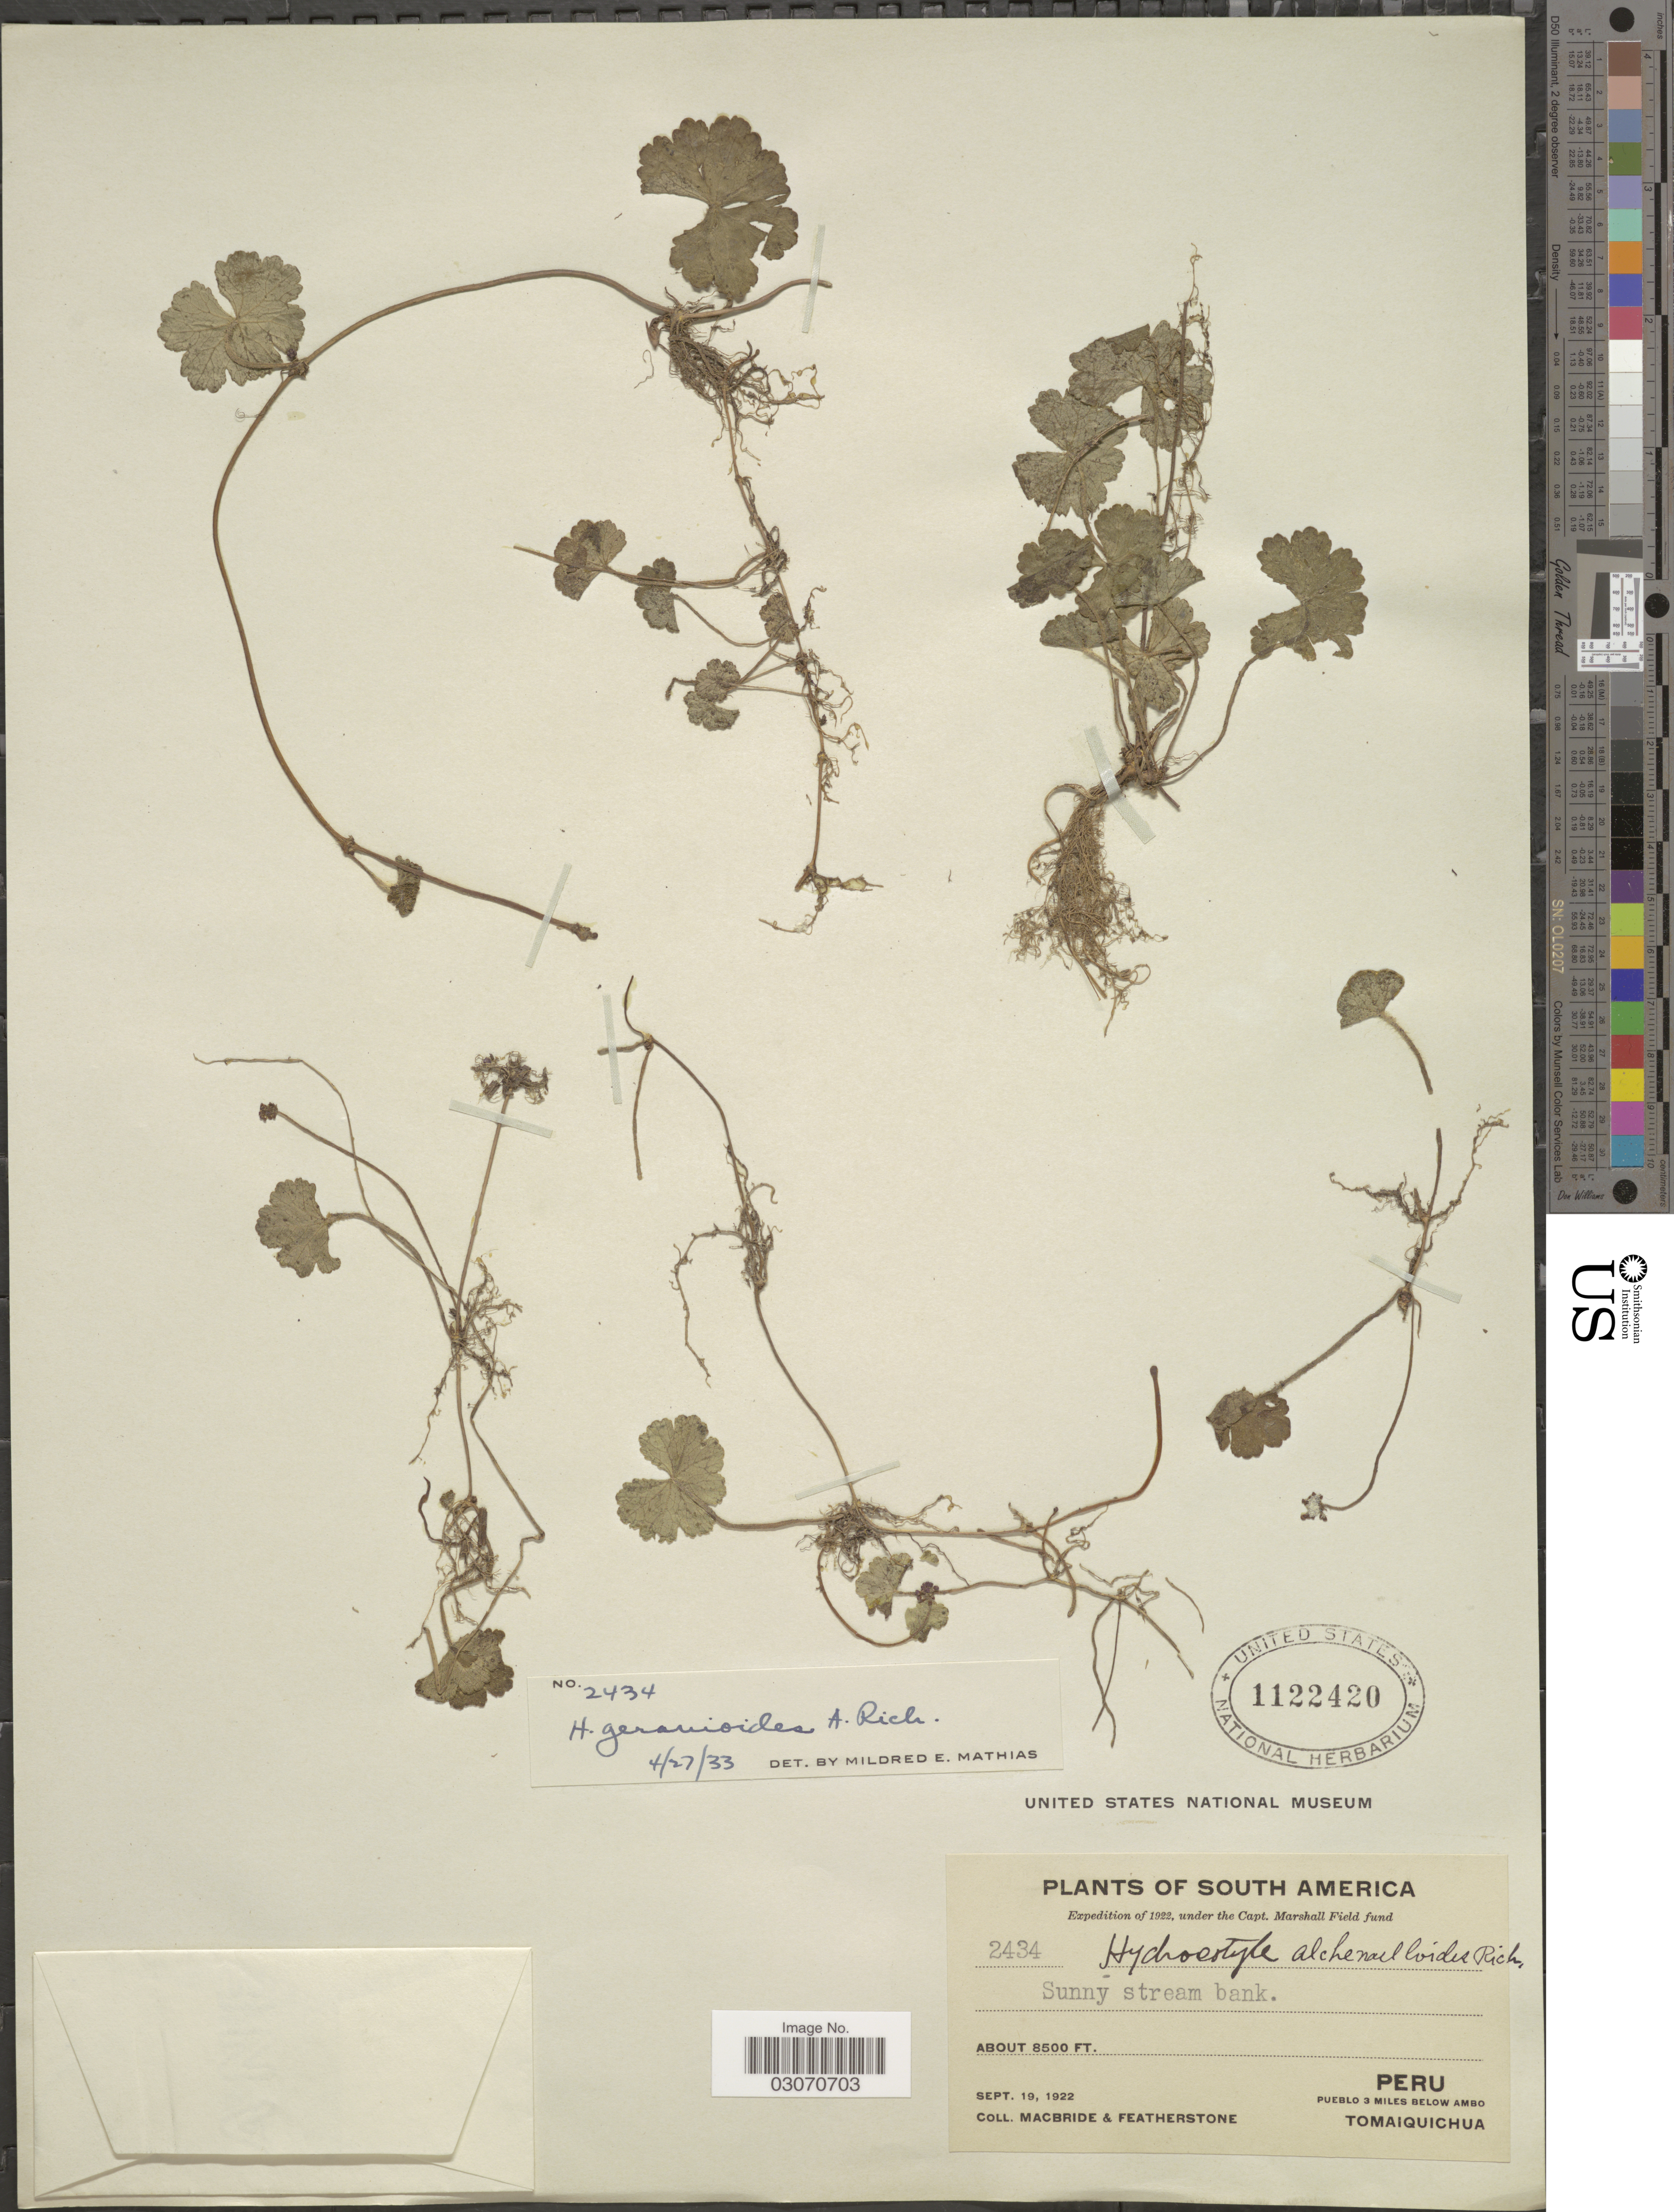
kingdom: Plantae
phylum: Tracheophyta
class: Magnoliopsida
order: Apiales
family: Araliaceae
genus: Hydrocotyle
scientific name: Hydrocotyle geranioides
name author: A. Rich.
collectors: Macbride, -- & -. Featherstone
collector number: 2434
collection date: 1922-09-19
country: Peru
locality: Pueblo 3 miles below Ambo, Tomaiquichua.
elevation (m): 2591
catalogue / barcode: US 1122420